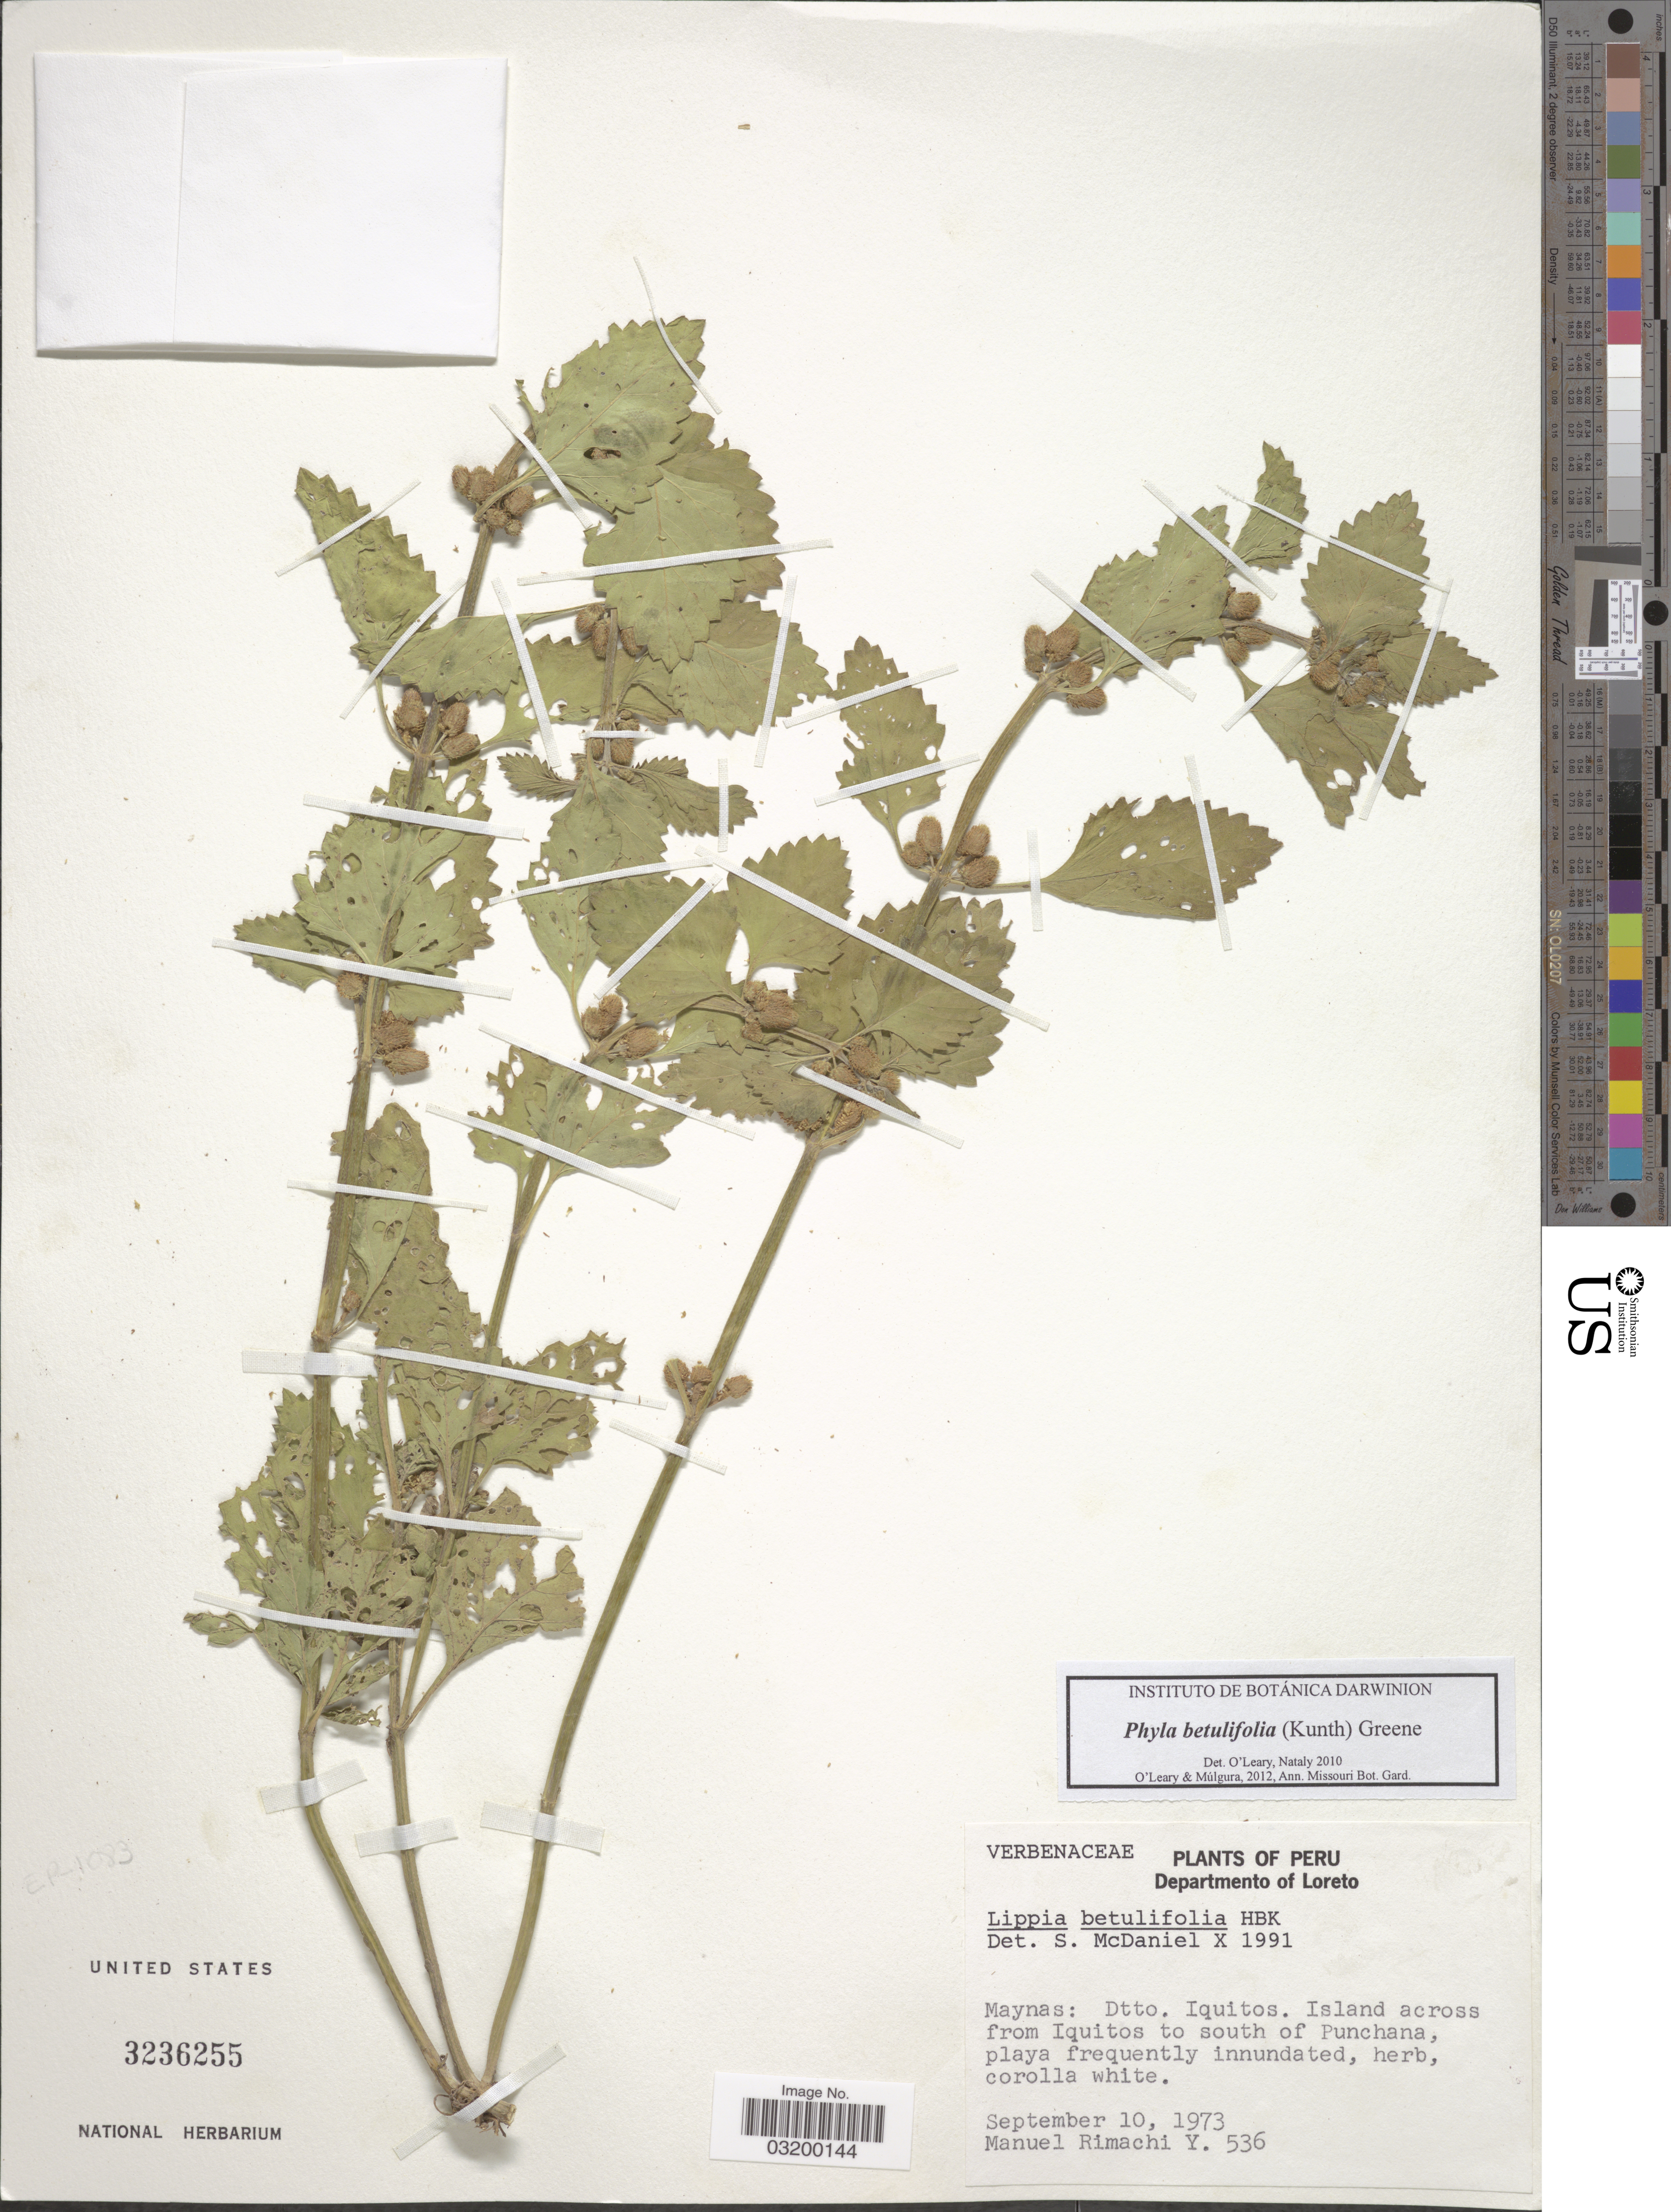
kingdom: Plantae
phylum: Tracheophyta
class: Magnoliopsida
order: Lamiales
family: Verbenaceae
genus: Phyla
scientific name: Phyla betulifolia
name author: (Kunth) Greene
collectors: M. Rimachi Y.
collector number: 536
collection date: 1973-09-10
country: Peru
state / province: Loreto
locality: Departmento of Loreto. Maynas: Dtto. Iquitos. Island across from Iquitos to south of Punchana.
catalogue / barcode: US 3236255